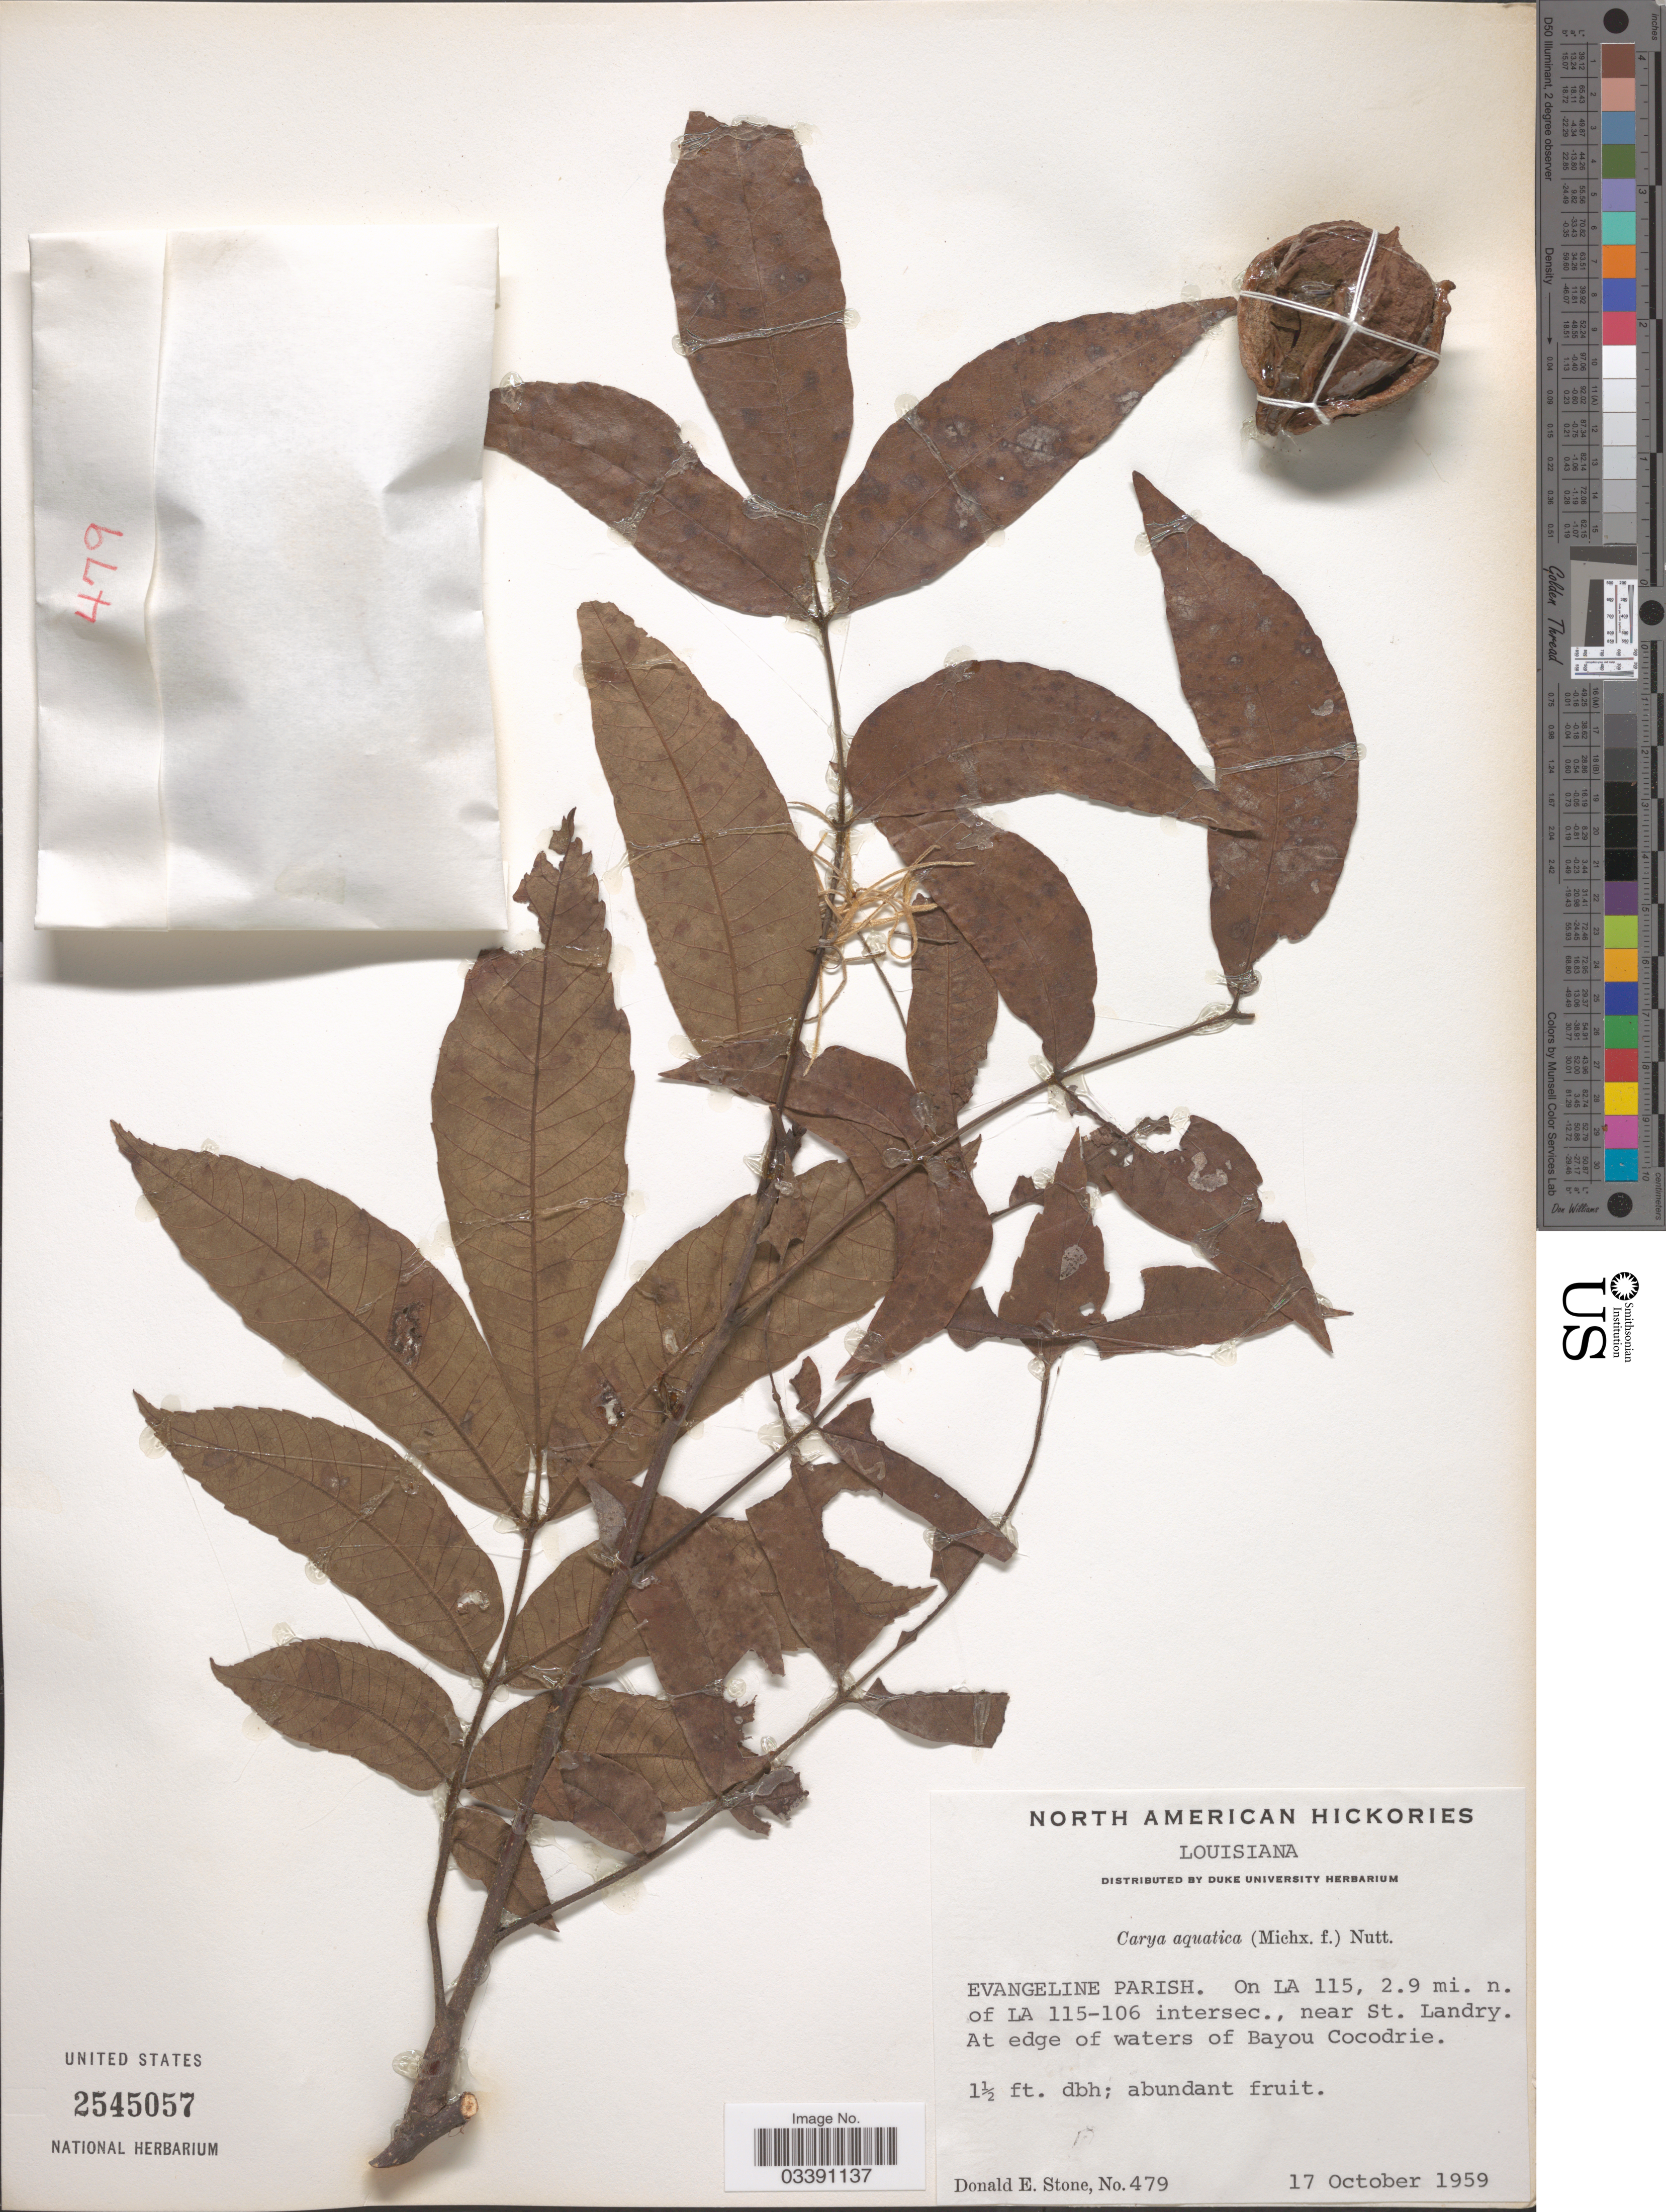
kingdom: Plantae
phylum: Tracheophyta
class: Magnoliopsida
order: Fagales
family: Juglandaceae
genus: Carya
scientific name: Carya aquatica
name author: (F. Michx.) Nutt.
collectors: D. Stone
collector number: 479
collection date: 1959-10-17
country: United States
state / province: Louisiana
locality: Evangeline Parish. On LA 115, 2.9 mi. n. of LA 115-106 intersec., near St. Landry. At edge of waters of Bayou Cocodrie.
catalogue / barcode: US 2545057